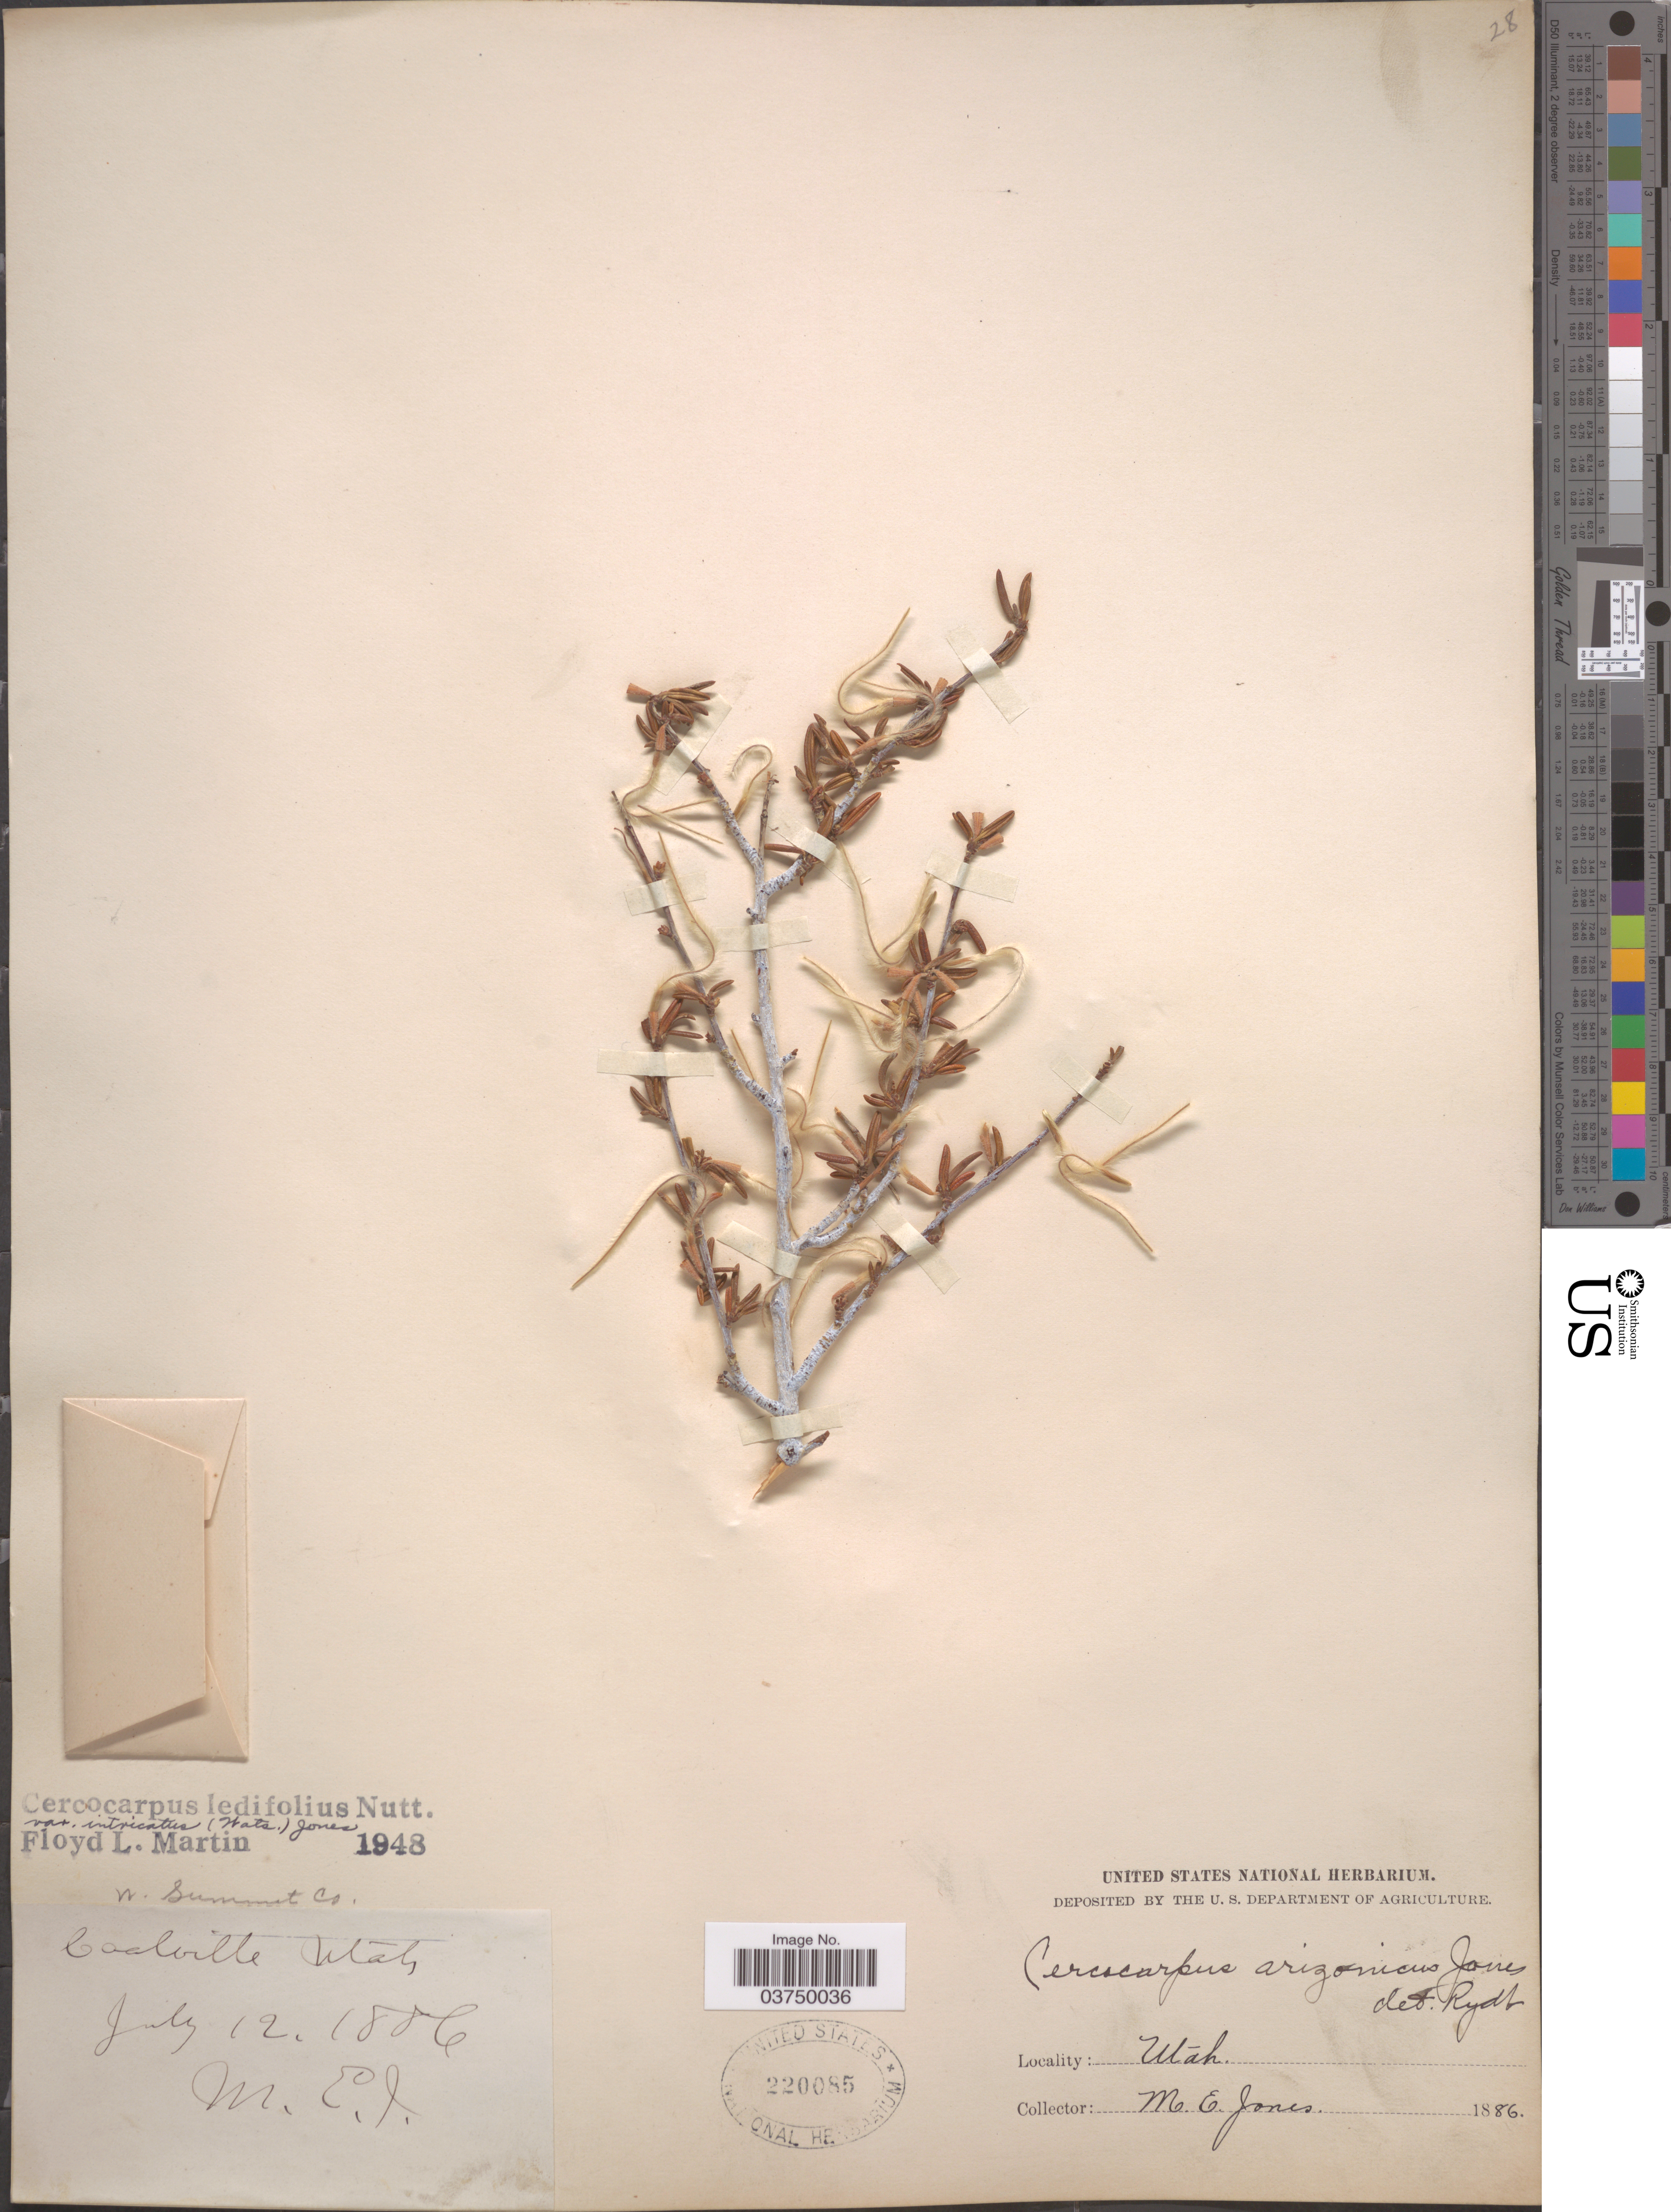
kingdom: Plantae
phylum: Tracheophyta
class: Magnoliopsida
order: Rosales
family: Rosaceae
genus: Cercocarpus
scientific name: Cercocarpus ledifolius var. intricatus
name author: Nutt.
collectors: M. E. Jones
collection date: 1886-07-12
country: United States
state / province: Utah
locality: Coalville. W Summit Co.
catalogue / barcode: US 220085